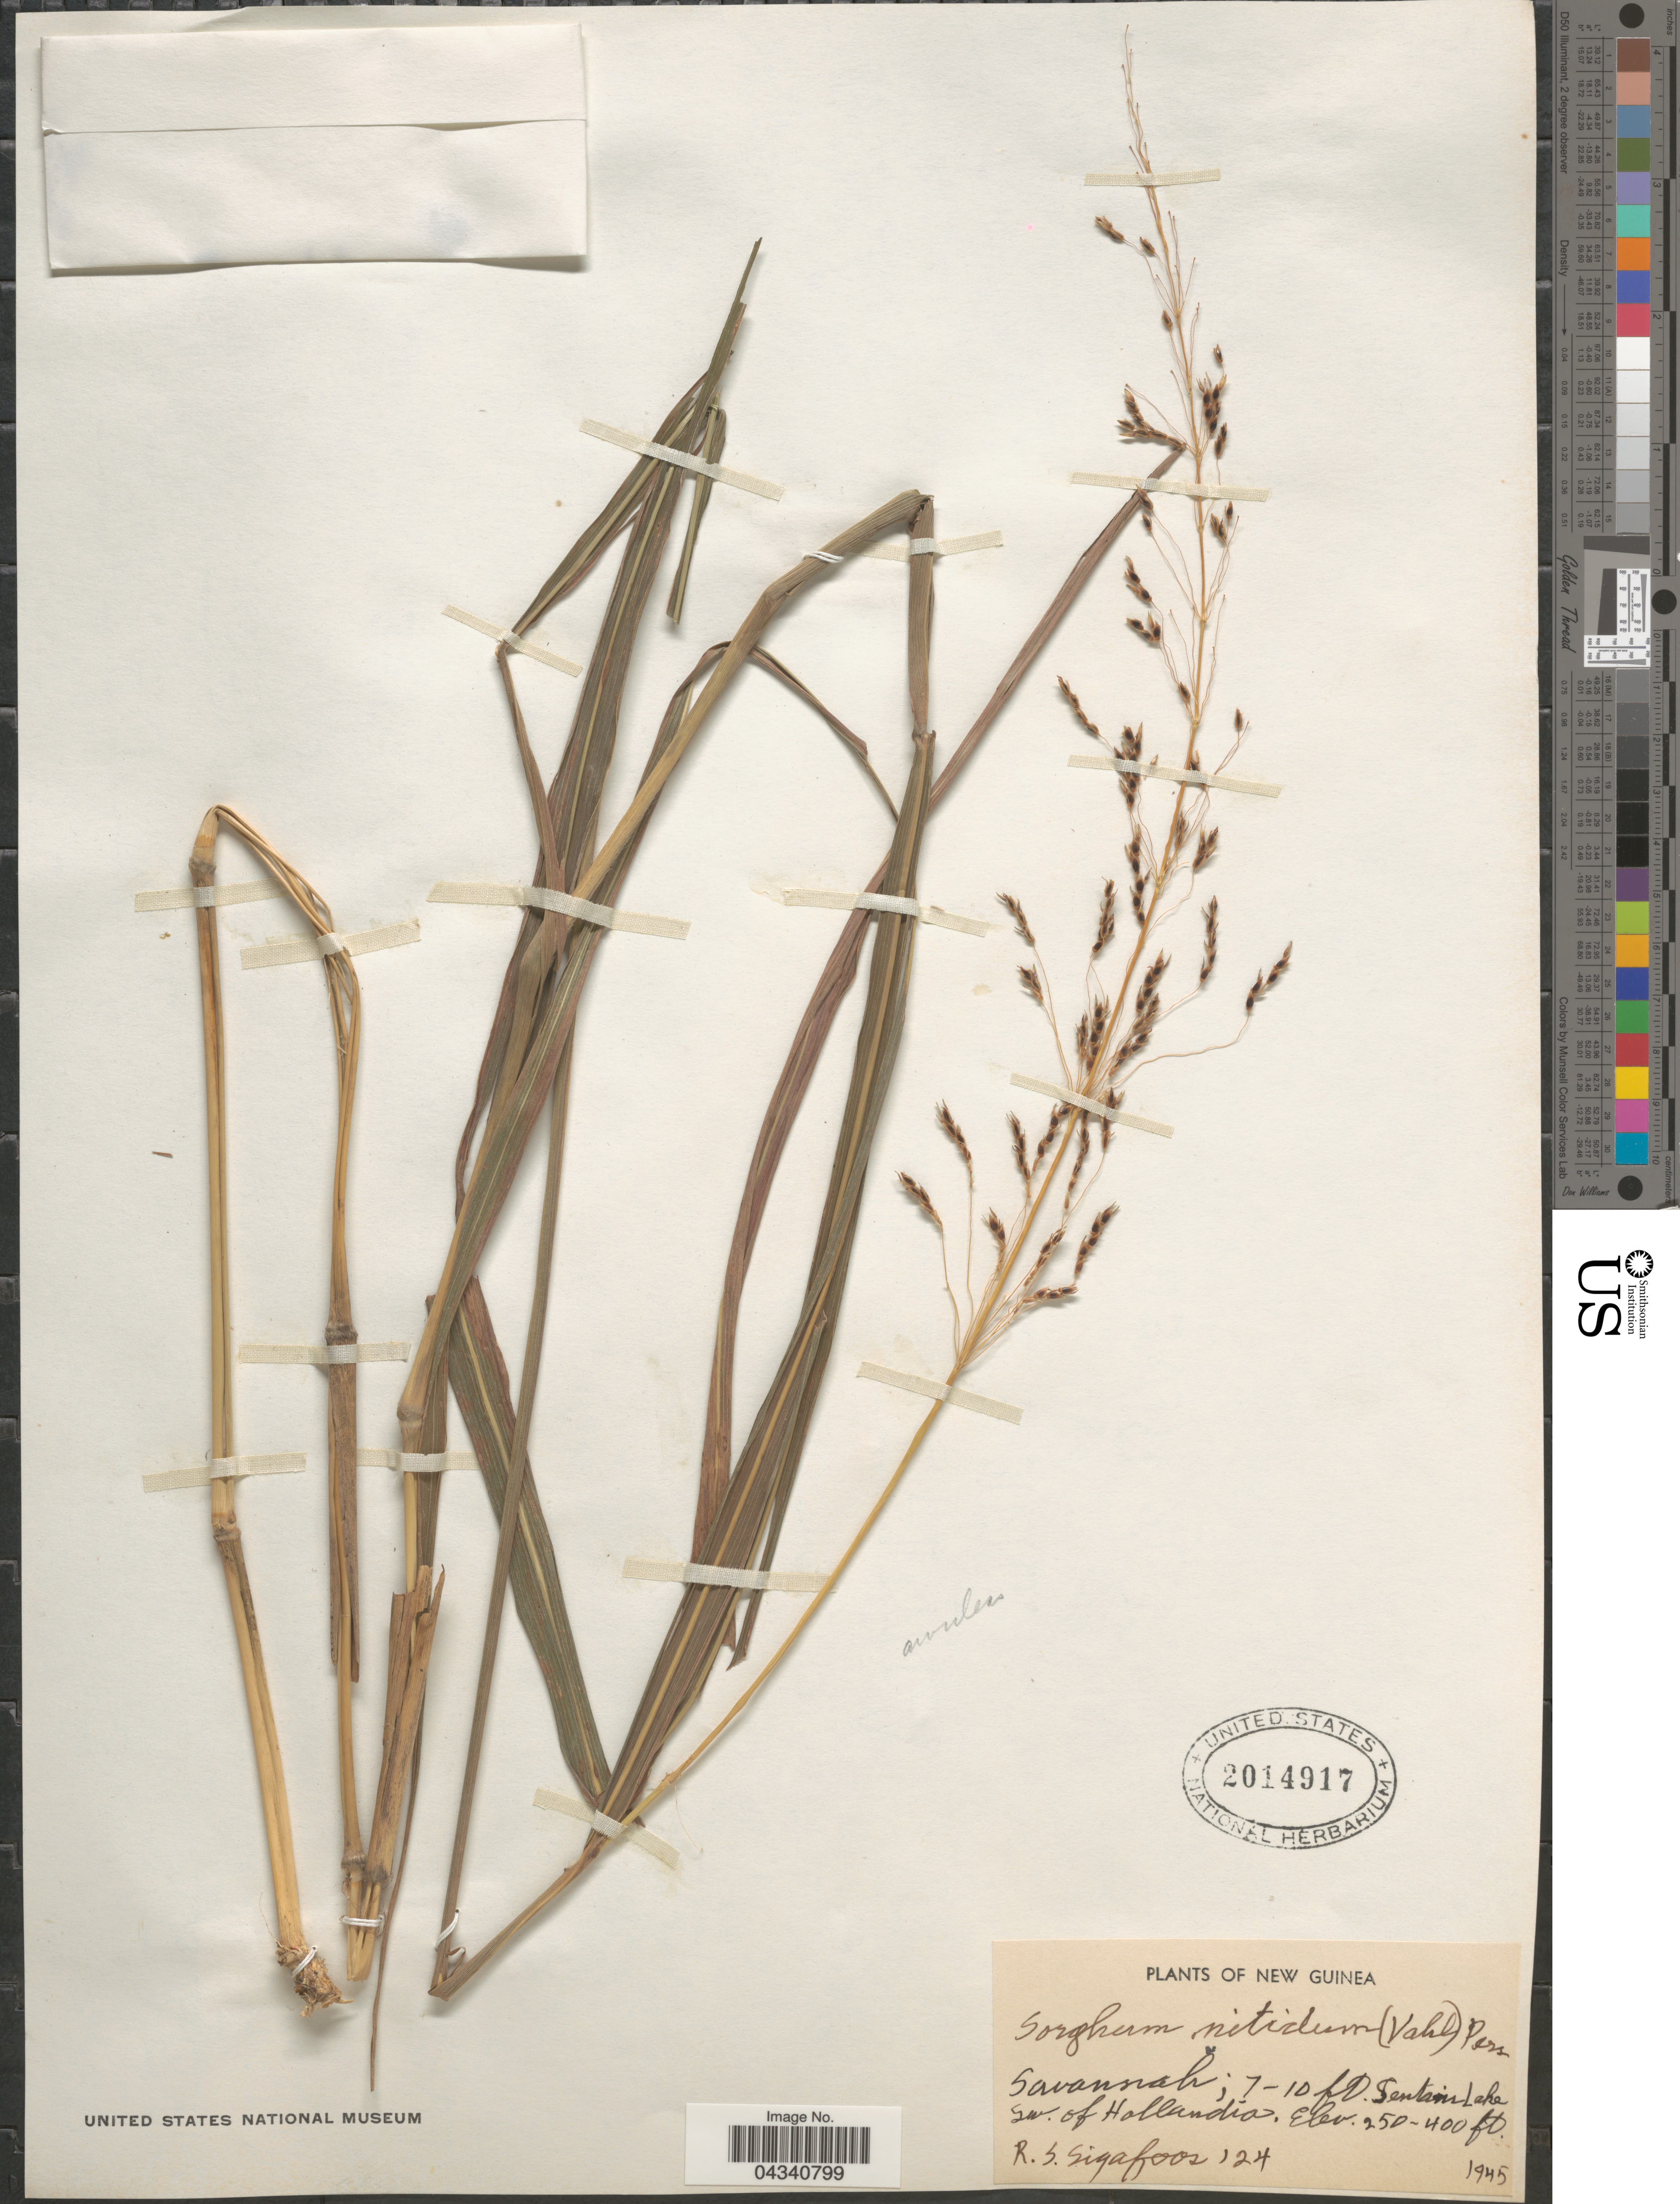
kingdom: Plantae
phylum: Tracheophyta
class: Liliopsida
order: Poales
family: Poaceae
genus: Sorghum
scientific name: Sorghum nitidum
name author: (Vahl) Pers.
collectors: R. Sigafoos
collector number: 124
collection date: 1945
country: Indonesia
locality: Sentani Lake SW. of Hollandia.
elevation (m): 76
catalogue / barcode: US 2014917